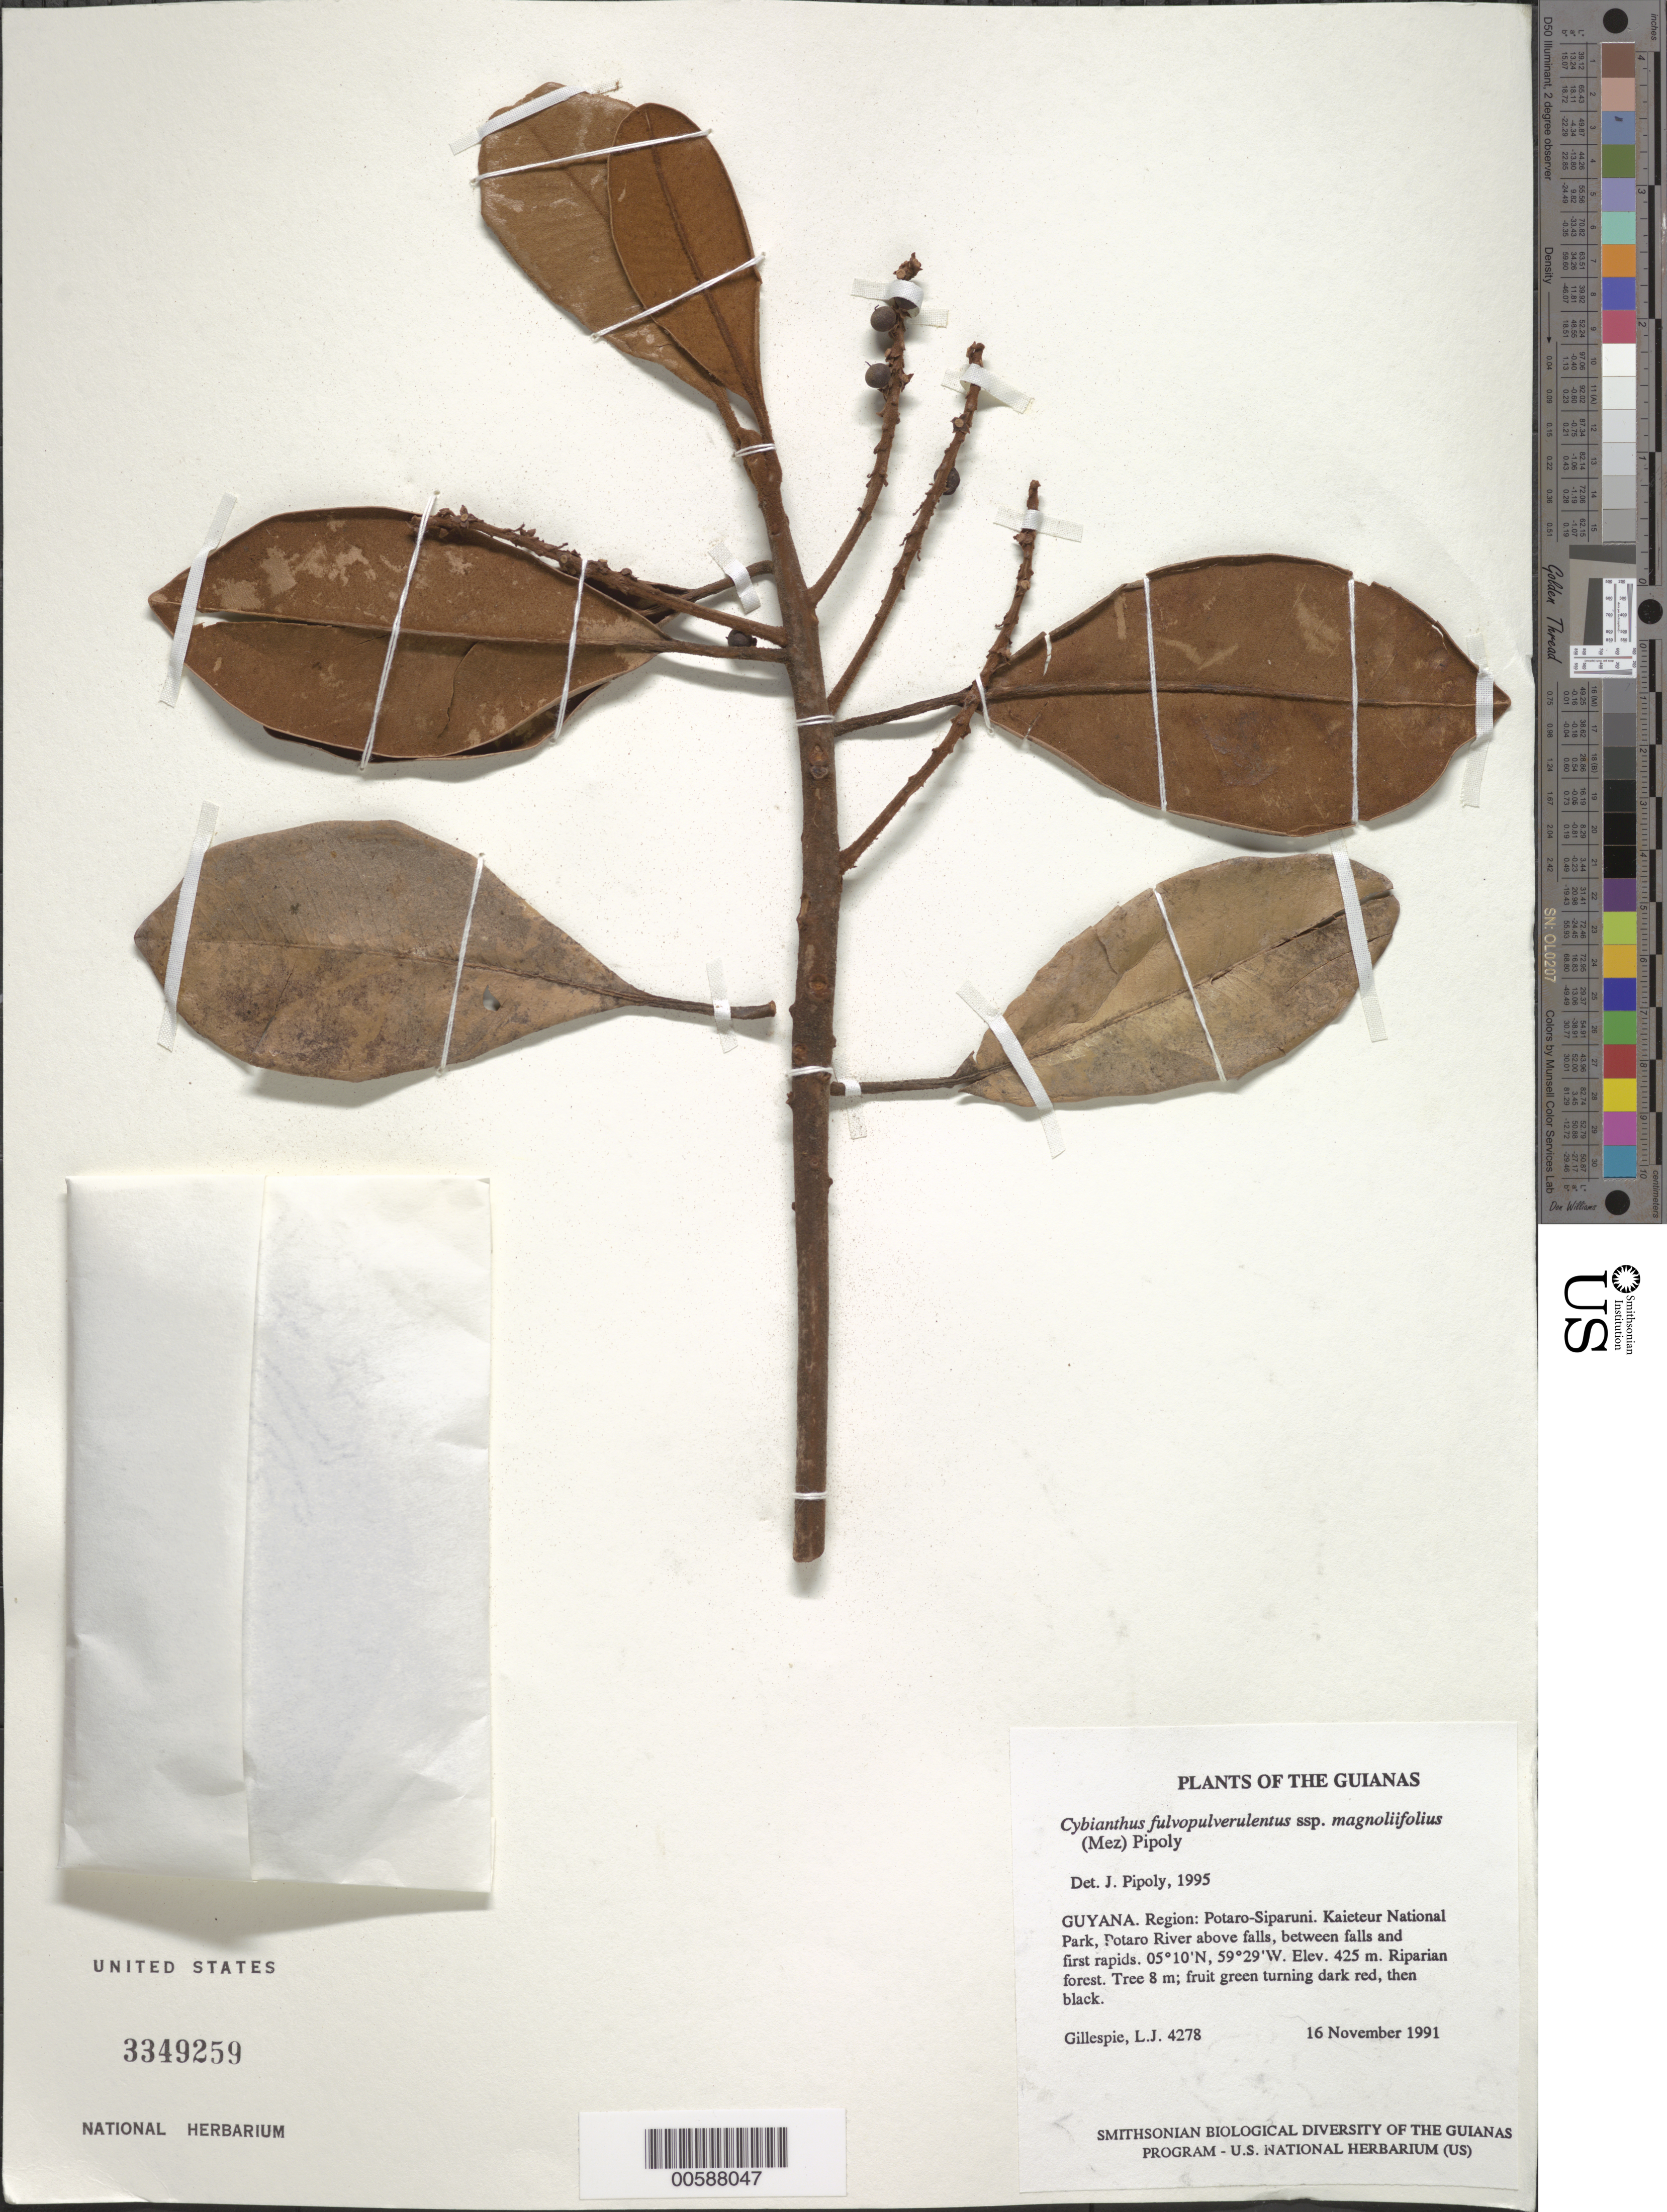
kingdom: Plantae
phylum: Tracheophyta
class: Magnoliopsida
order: Ericales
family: Primulaceae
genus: Cybianthus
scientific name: Cybianthus amplus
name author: (Mez) G. Agostini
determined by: Pipoly, J. J., III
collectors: L. J. Gillespie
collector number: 4278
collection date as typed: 16 November 1991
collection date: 1991-11-16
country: Guyana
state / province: Potaro-Siparuni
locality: Kaieteur National Park, Potaro River above falls, between falls and first rapids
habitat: Riparian forest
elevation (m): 425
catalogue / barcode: US 3349259